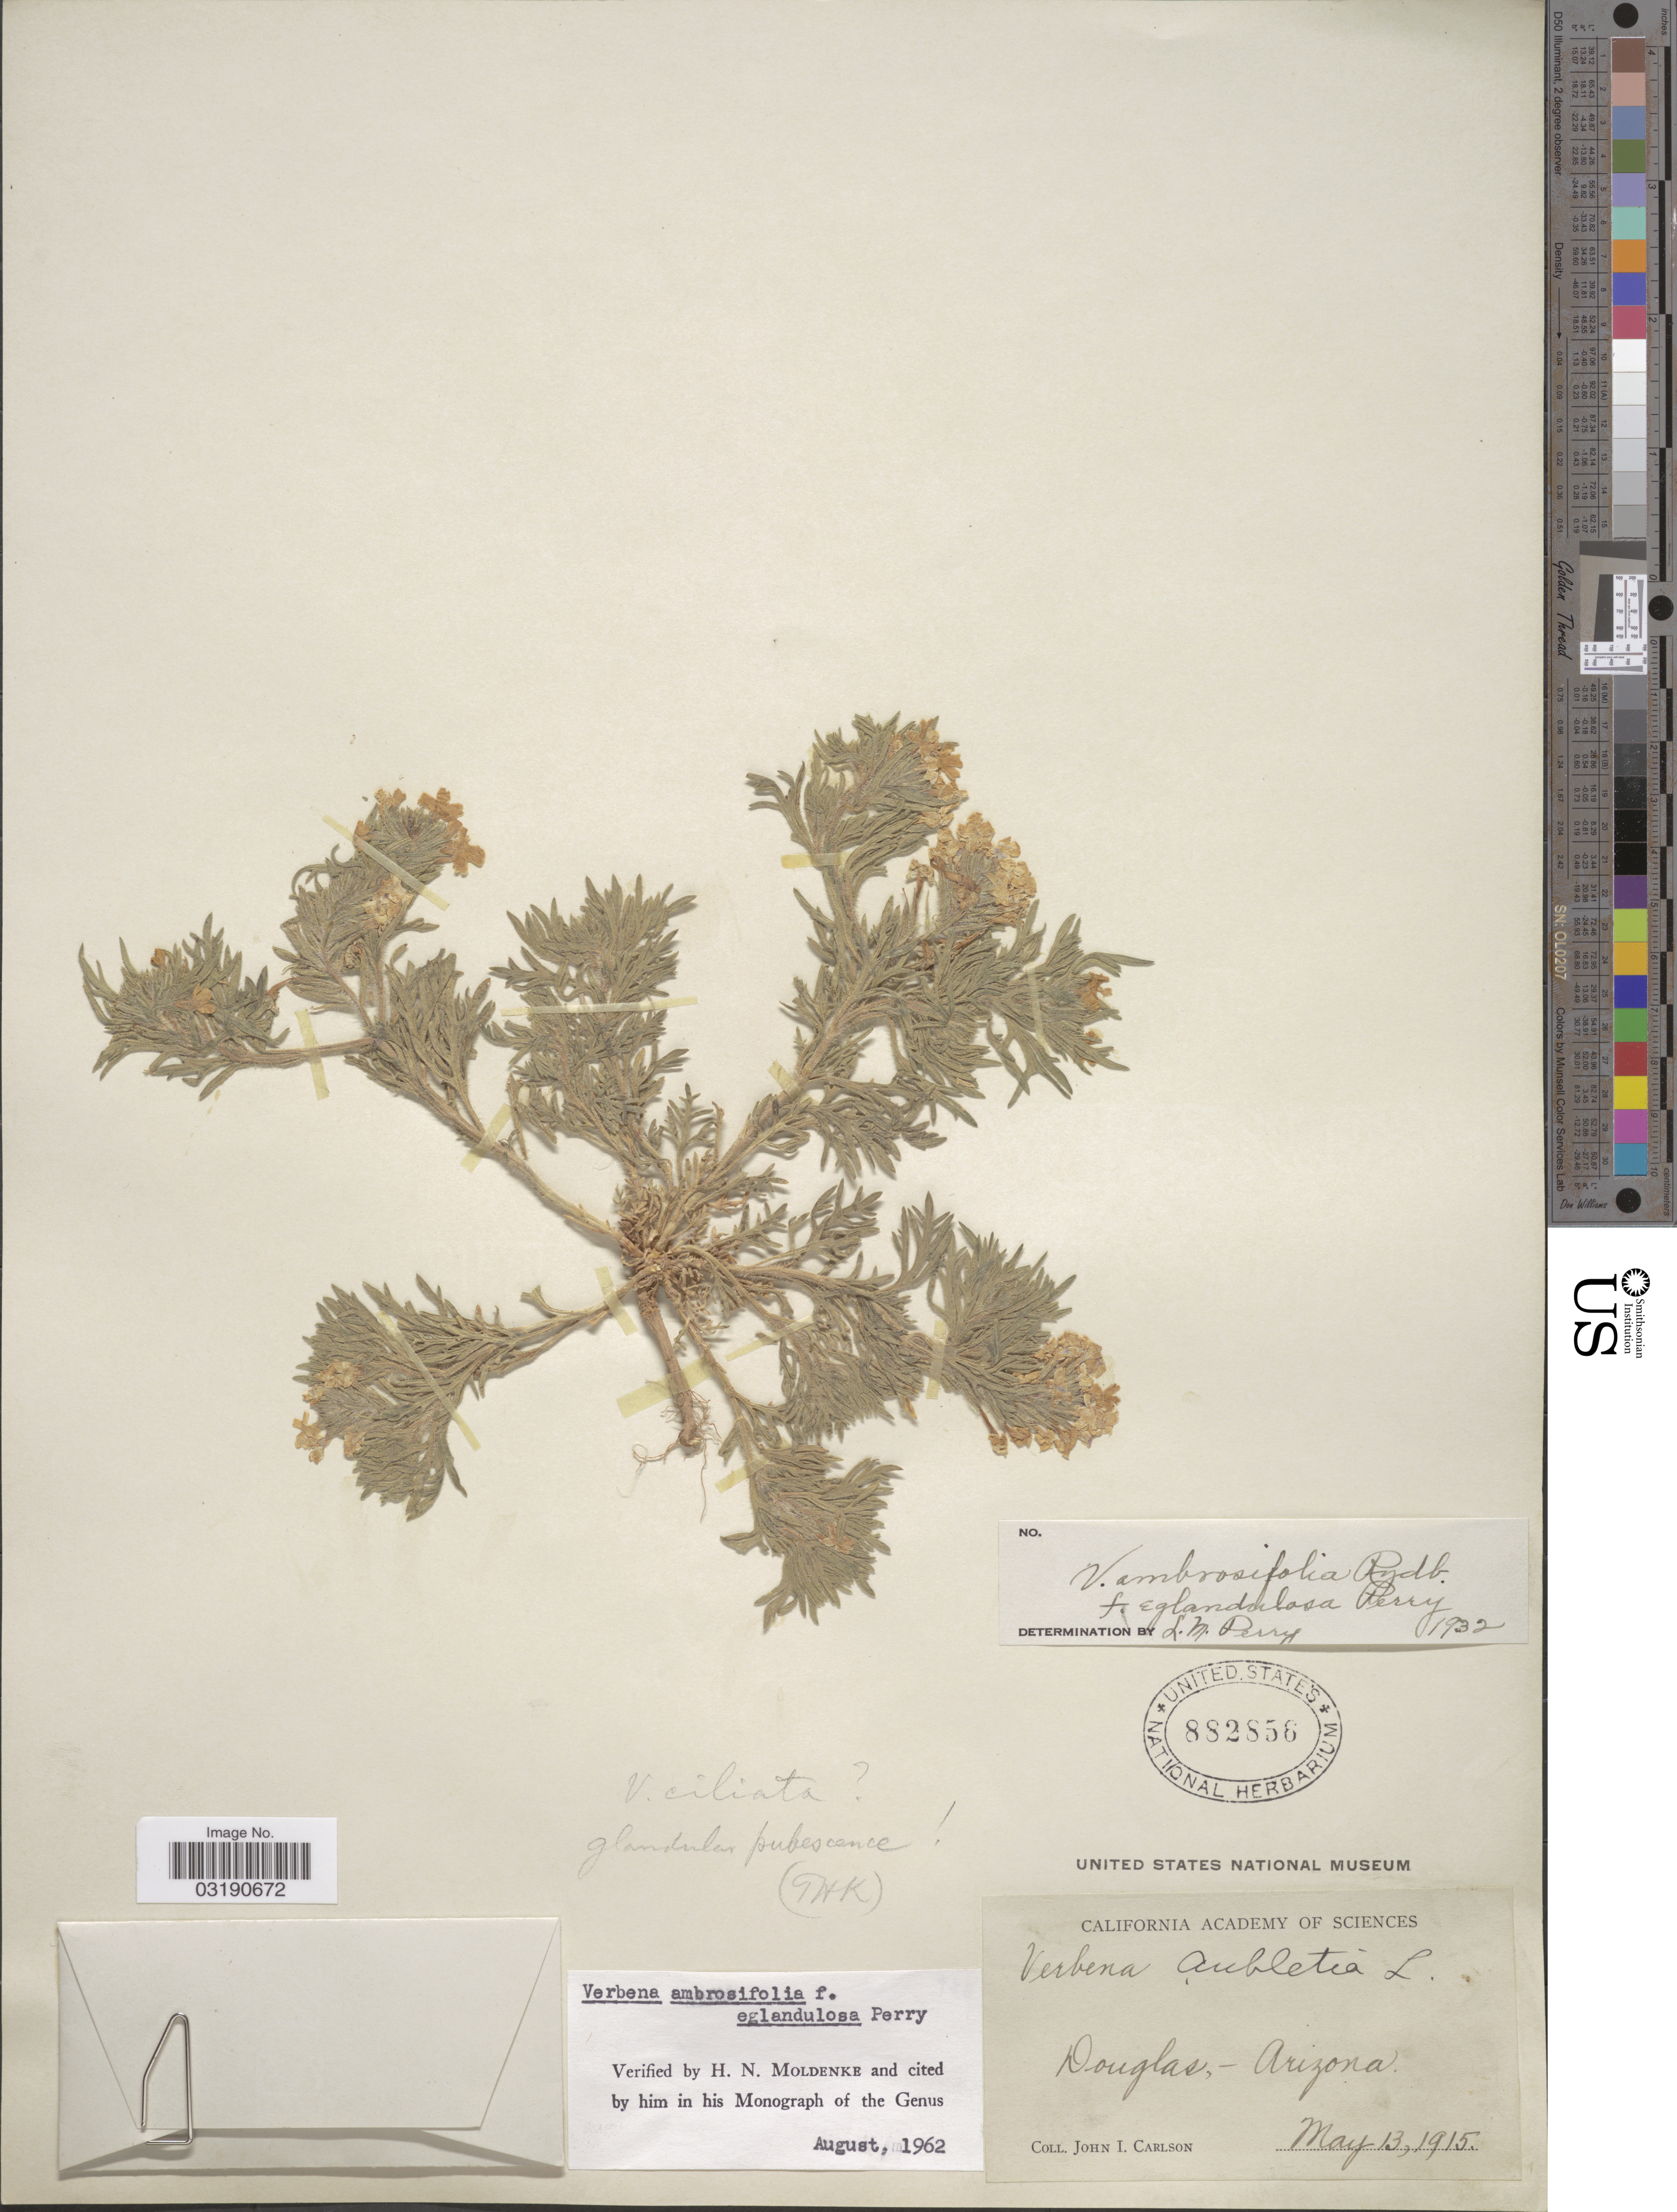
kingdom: Plantae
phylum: Tracheophyta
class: Magnoliopsida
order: Lamiales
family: Verbenaceae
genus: Verbena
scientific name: Verbena ambrosiifolia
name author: Rydb. ex Small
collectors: J. Carlson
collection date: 1915-05-13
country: United States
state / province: Arizona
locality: Douglas.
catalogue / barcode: US 882856